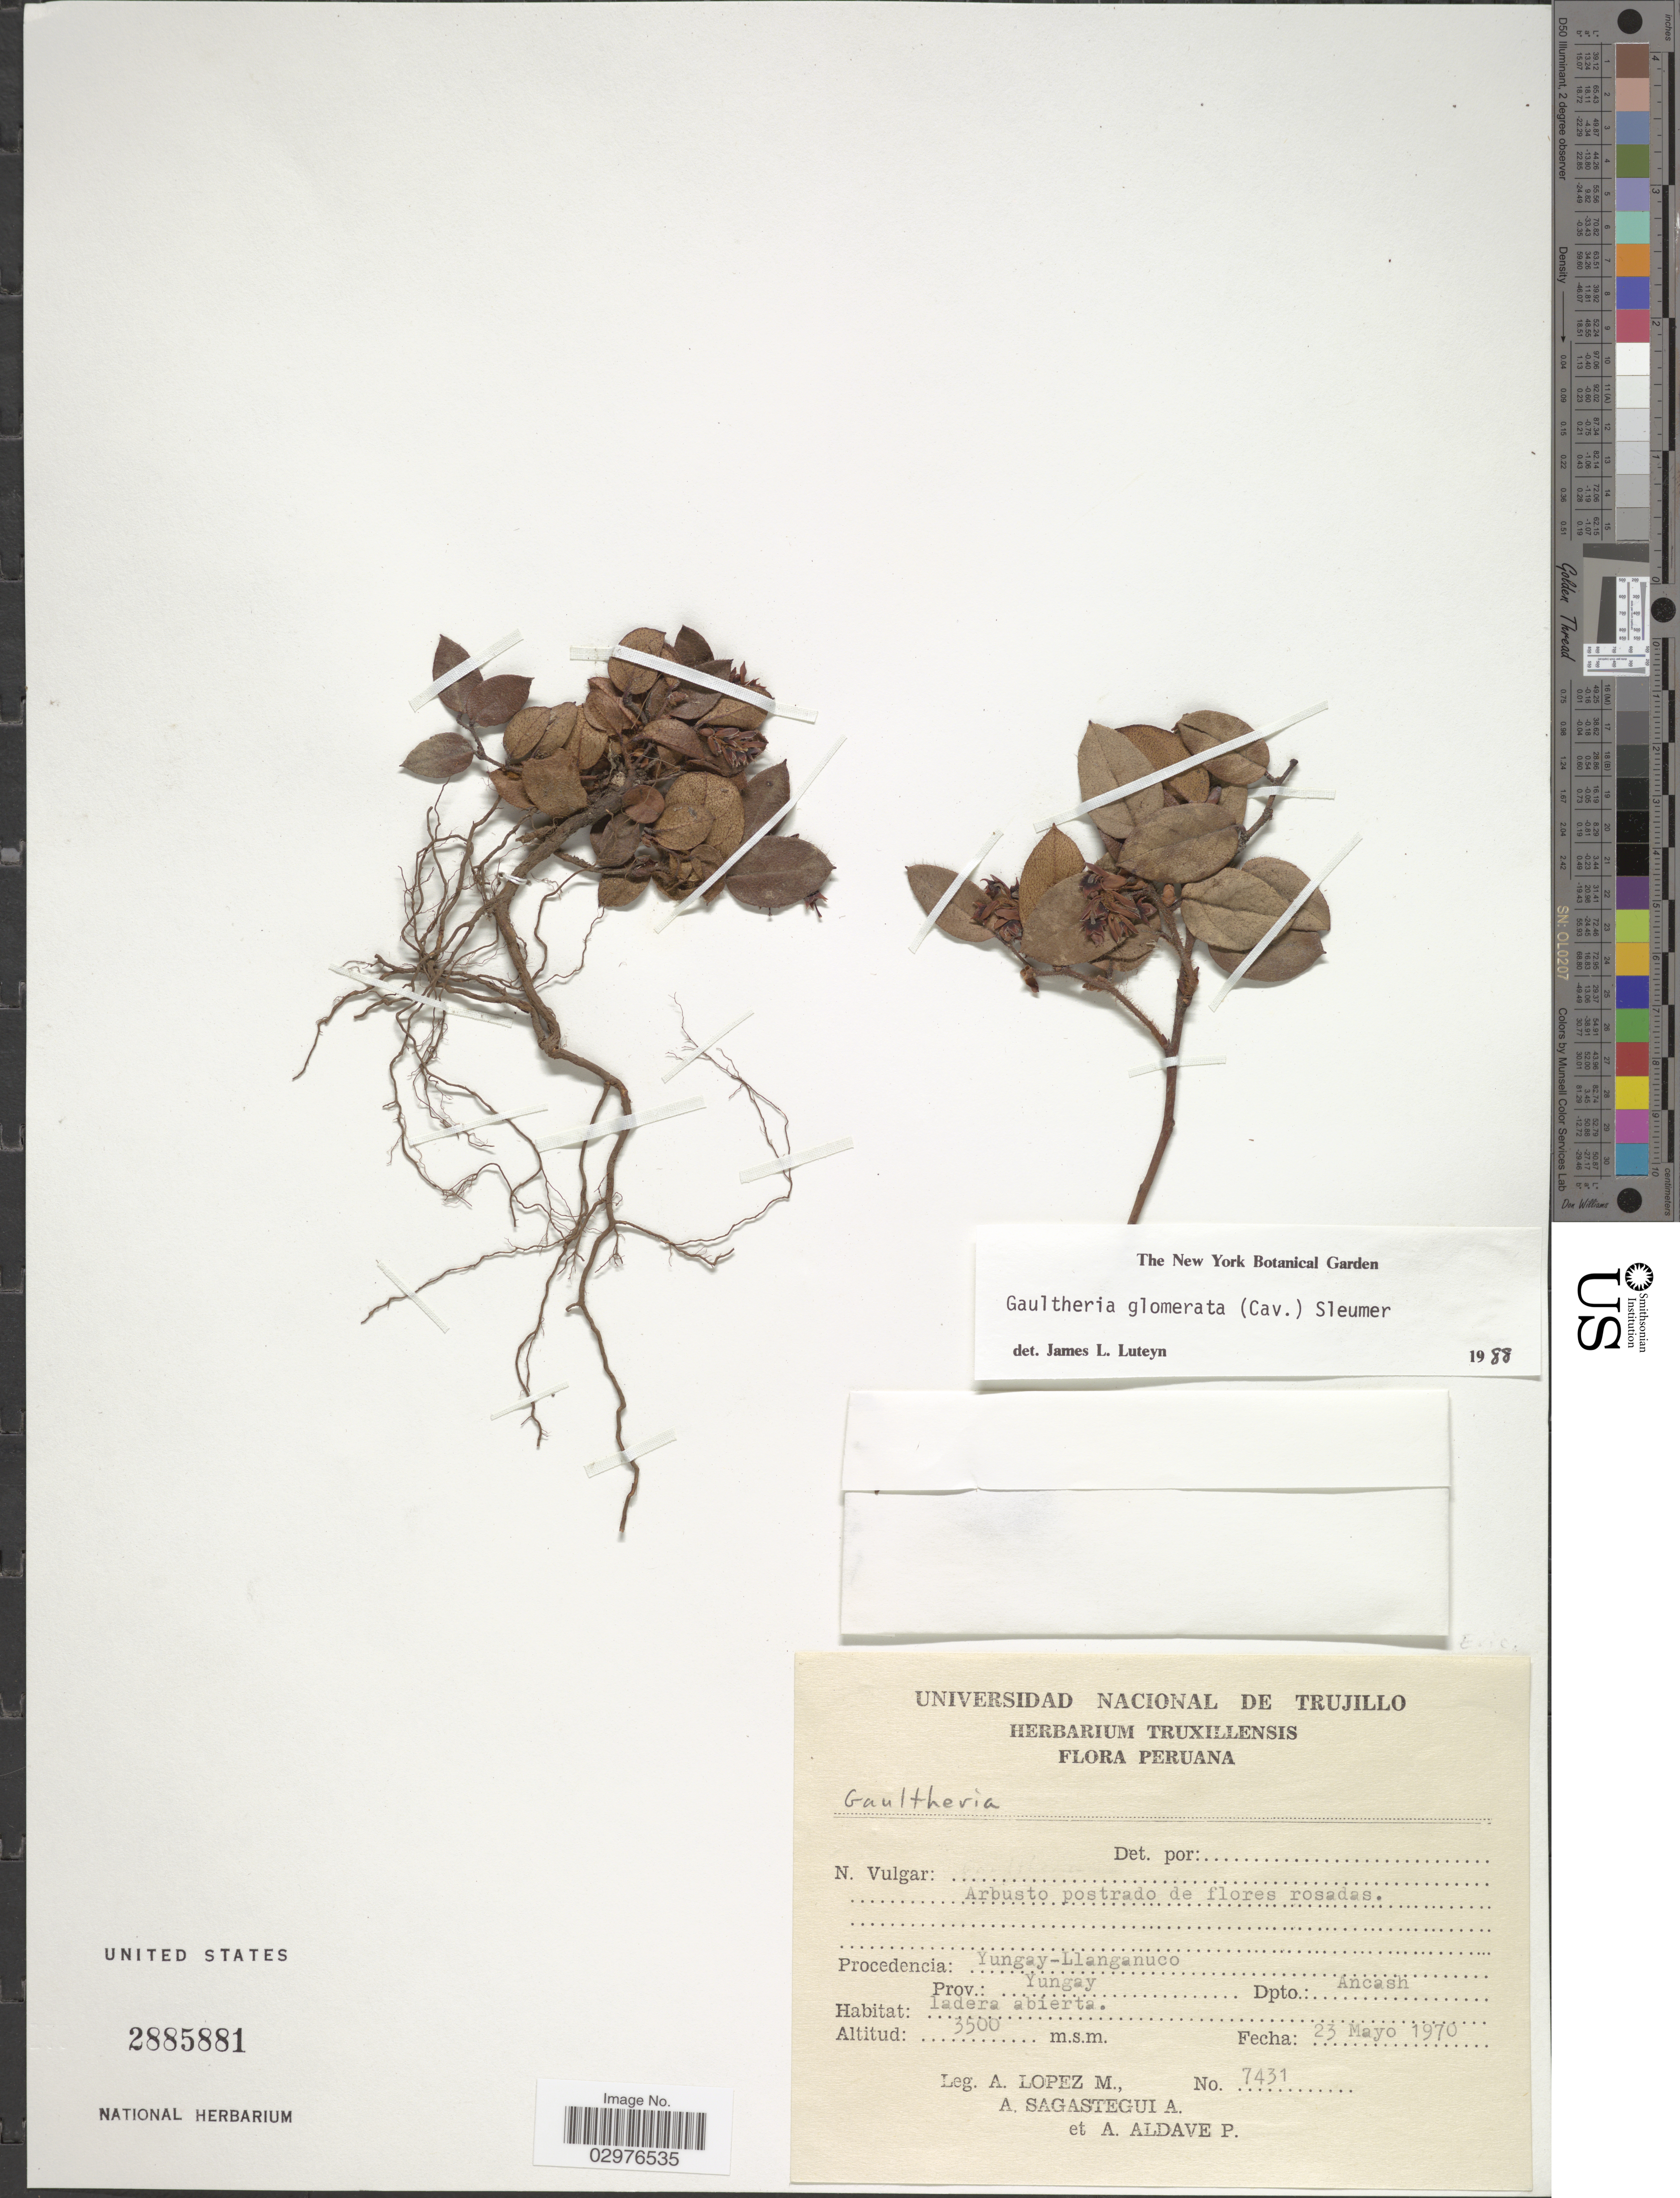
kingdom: Plantae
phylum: Tracheophyta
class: Magnoliopsida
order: Ericales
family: Ericaceae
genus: Gaultheria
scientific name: Gaultheria glomerata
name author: (Cav.) Sleumer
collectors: A. López M., A. Sagástegui A. & A. Aldave P.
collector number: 7431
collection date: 1970-05-23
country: Peru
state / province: Ancash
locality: Procedencia: Yungay-Llanganuco. Prov.: Yungay. Dpto.: Ancash.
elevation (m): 3500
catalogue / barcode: US 2885881